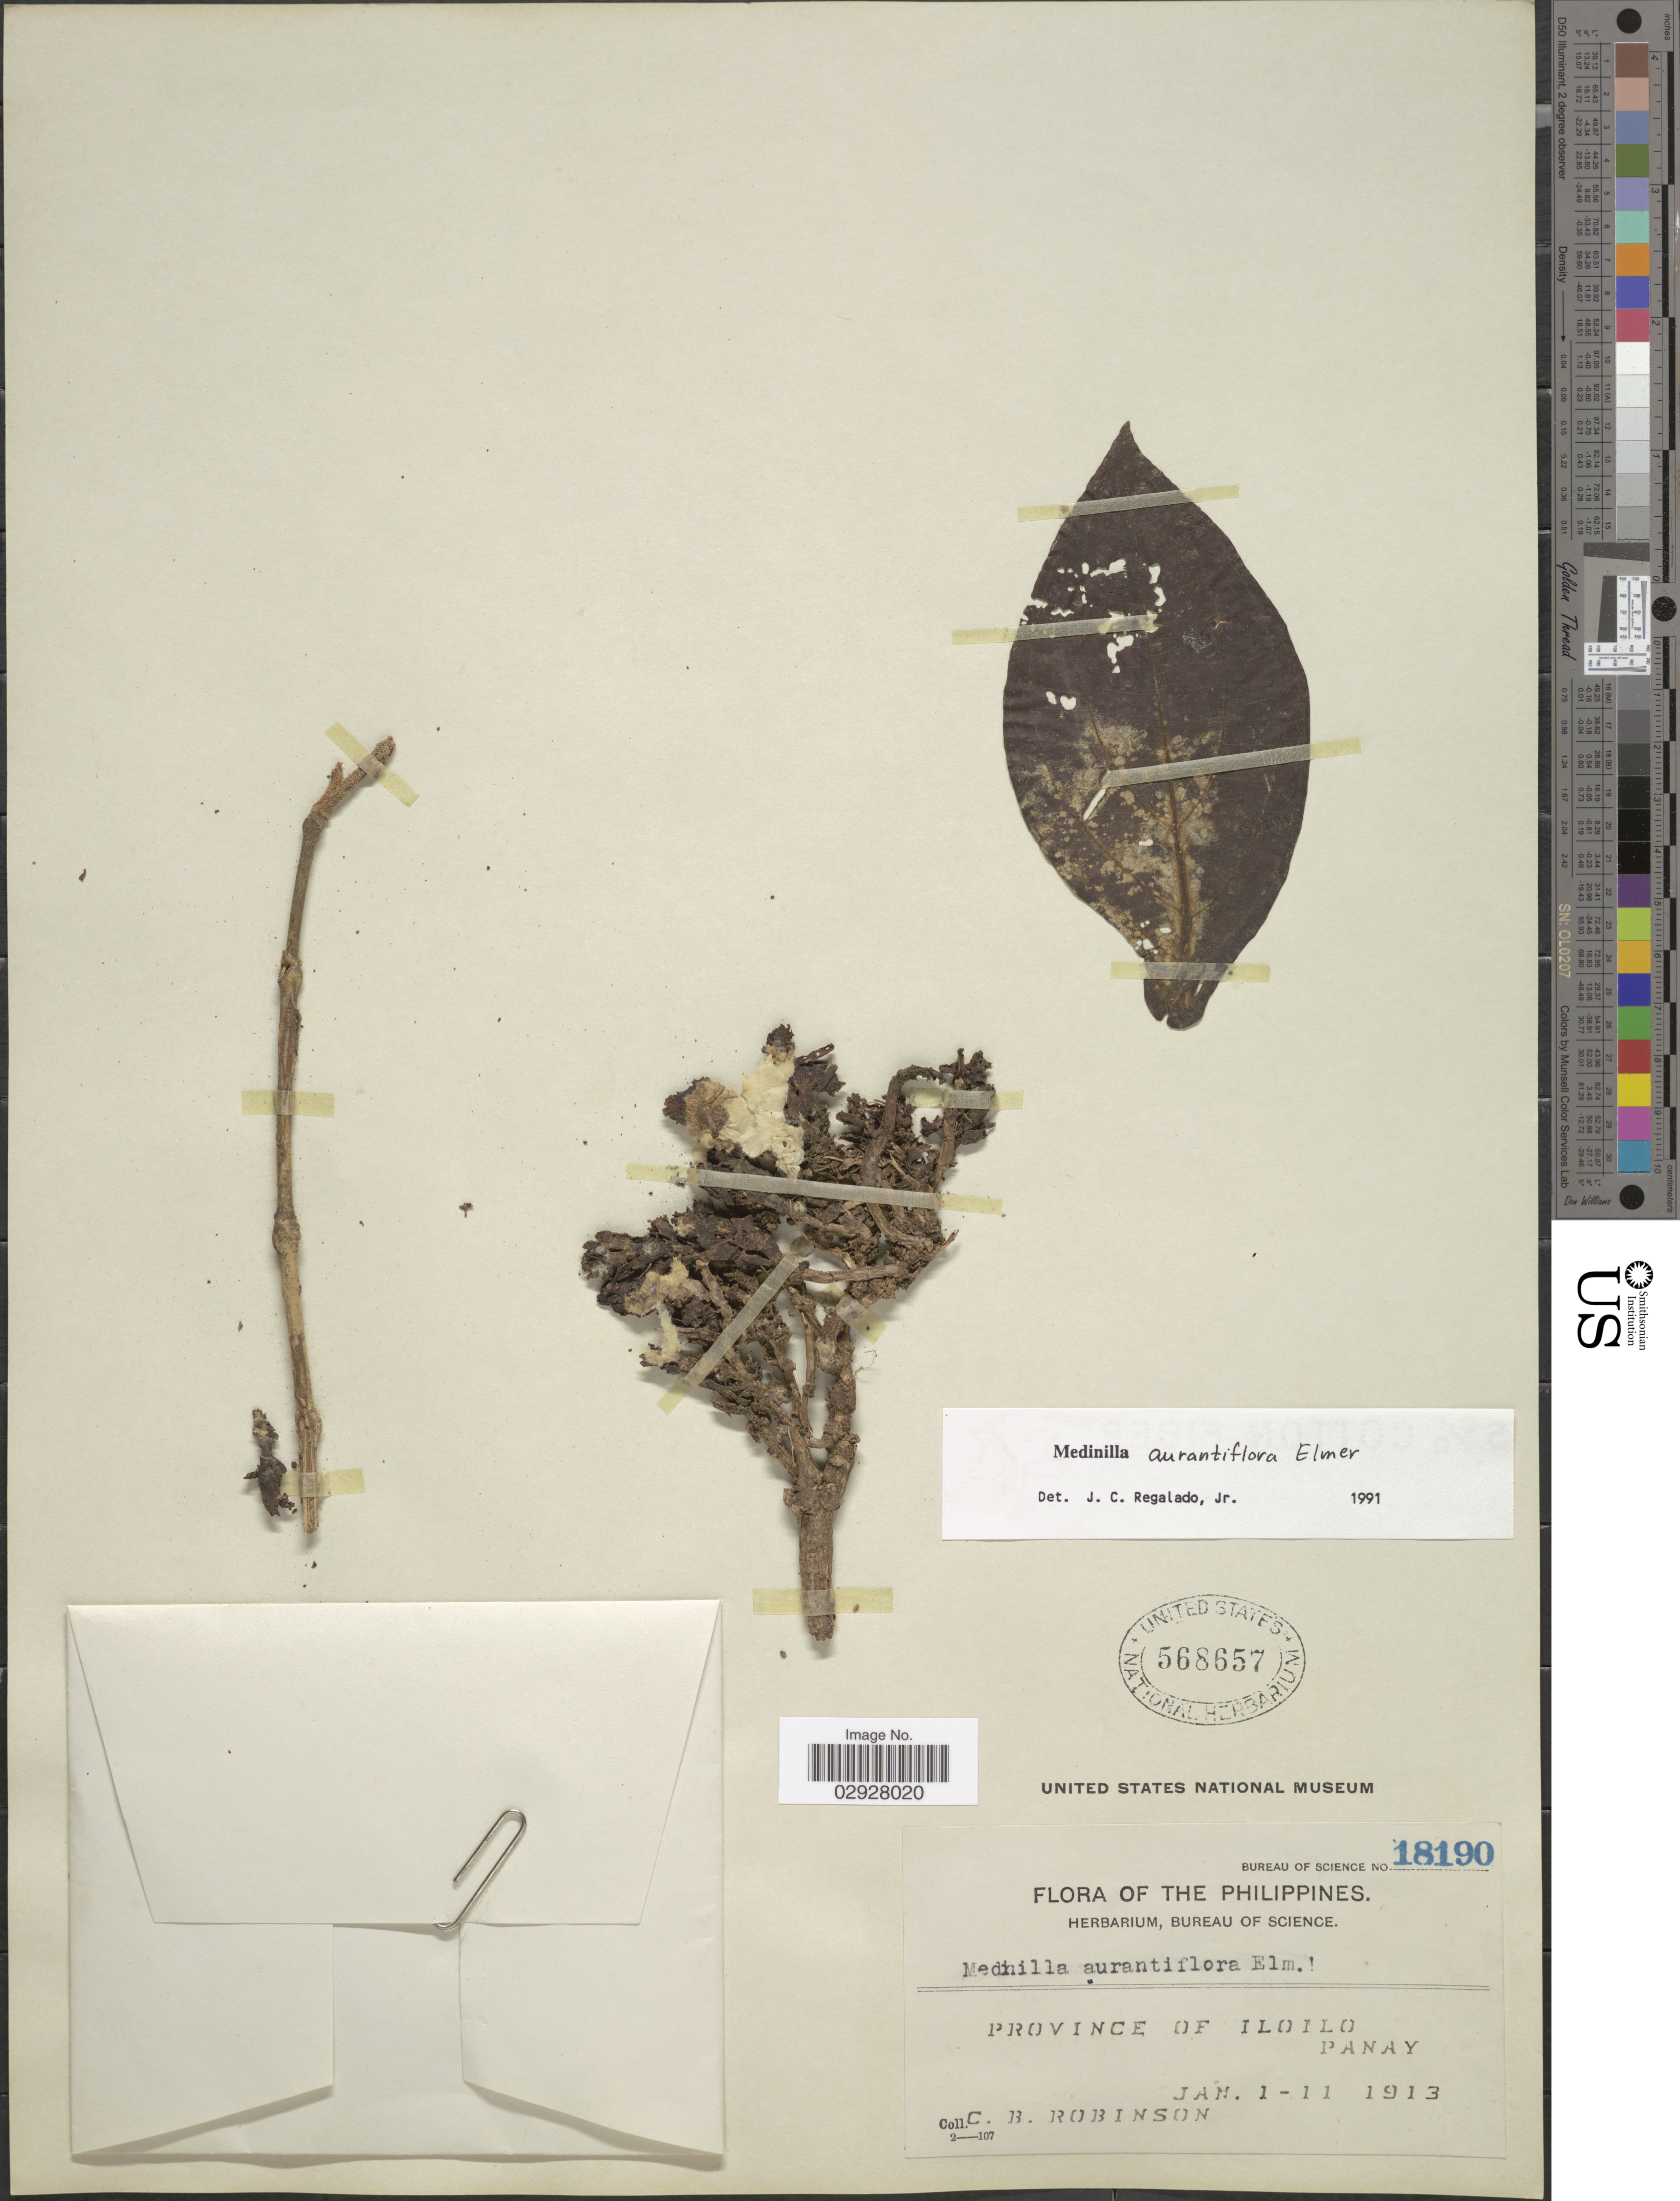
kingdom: Plantae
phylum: Tracheophyta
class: Magnoliopsida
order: Myrtales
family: Melastomataceae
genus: Medinilla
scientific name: Medinilla aurantiflora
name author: Elmer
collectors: C. Robinson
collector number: Bureau of Science 18190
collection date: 1913-01-01/1913-01-11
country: Philippines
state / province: Western Visayas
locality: Province of Iloilo, Panay.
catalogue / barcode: US 568657